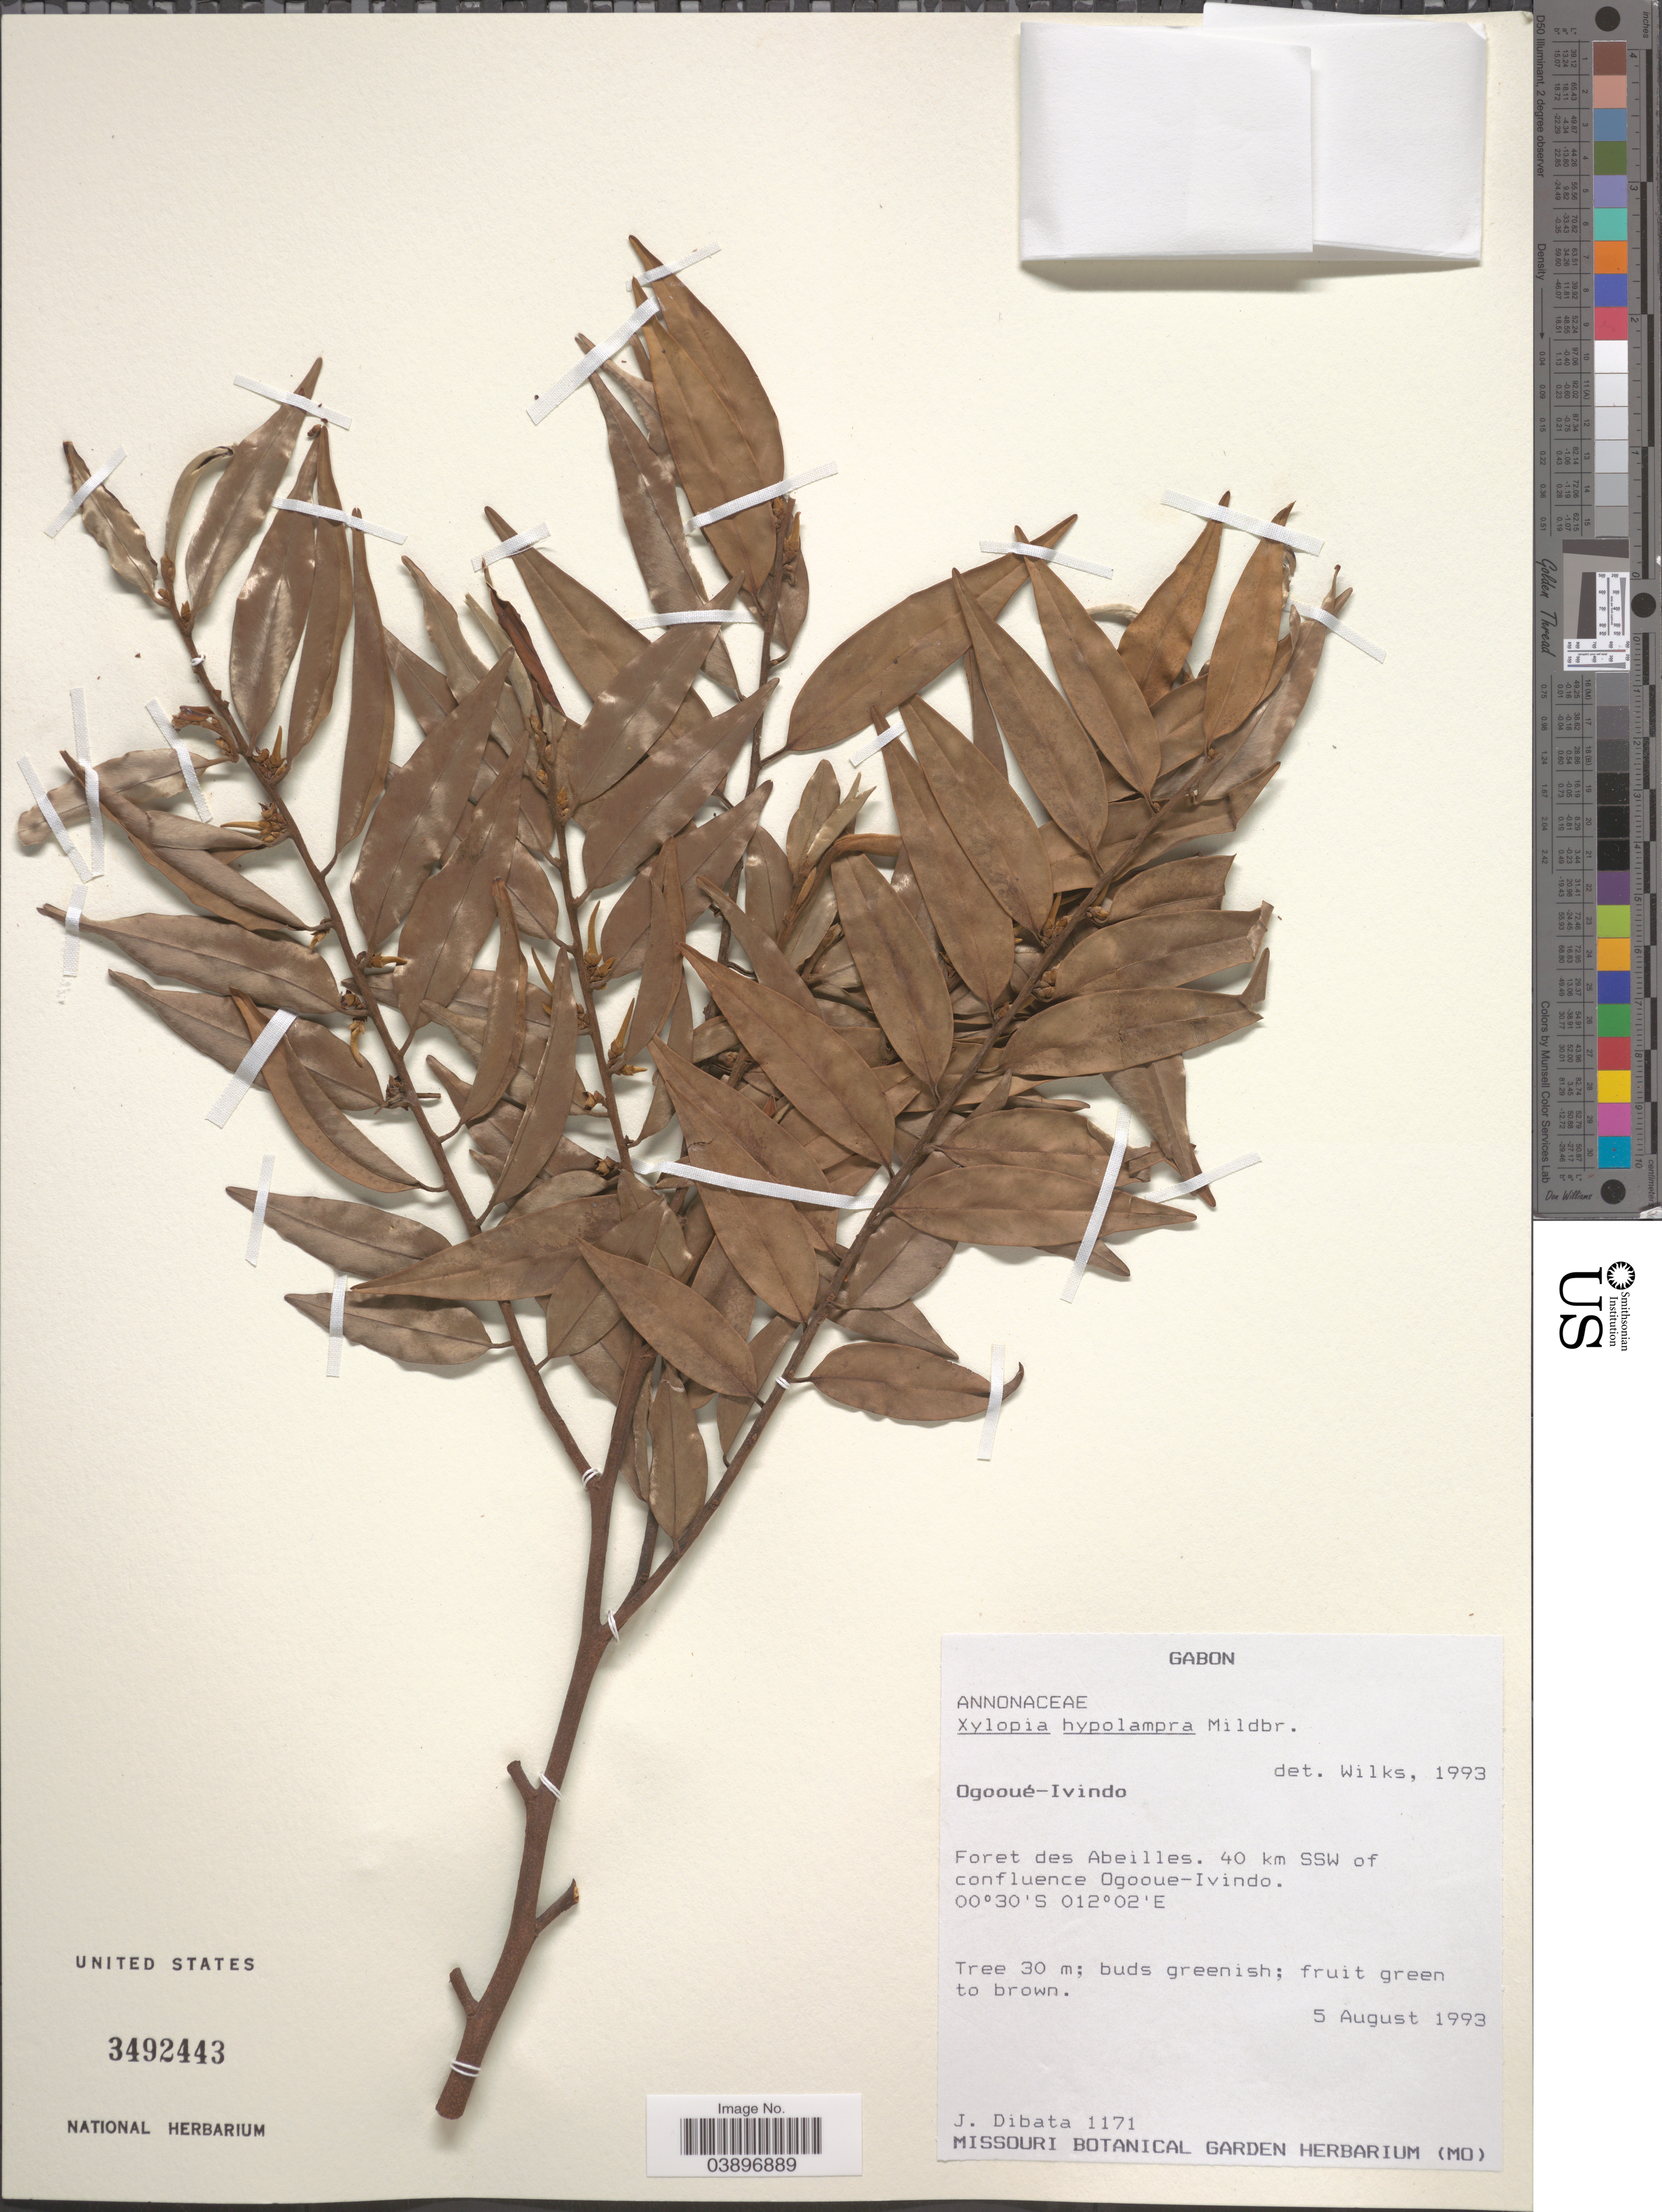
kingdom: Plantae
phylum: Tracheophyta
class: Magnoliopsida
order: Magnoliales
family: Annonaceae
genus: Xylopia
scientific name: Xylopia hypolampra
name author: Mildbr.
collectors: J. Dibata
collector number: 1171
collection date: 1993-08-05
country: Gabon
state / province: Ogooue-Ivindo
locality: Foret des Abeilles. 40 km SSW of confluence Ogooue-Ivindo.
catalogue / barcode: US 3492443